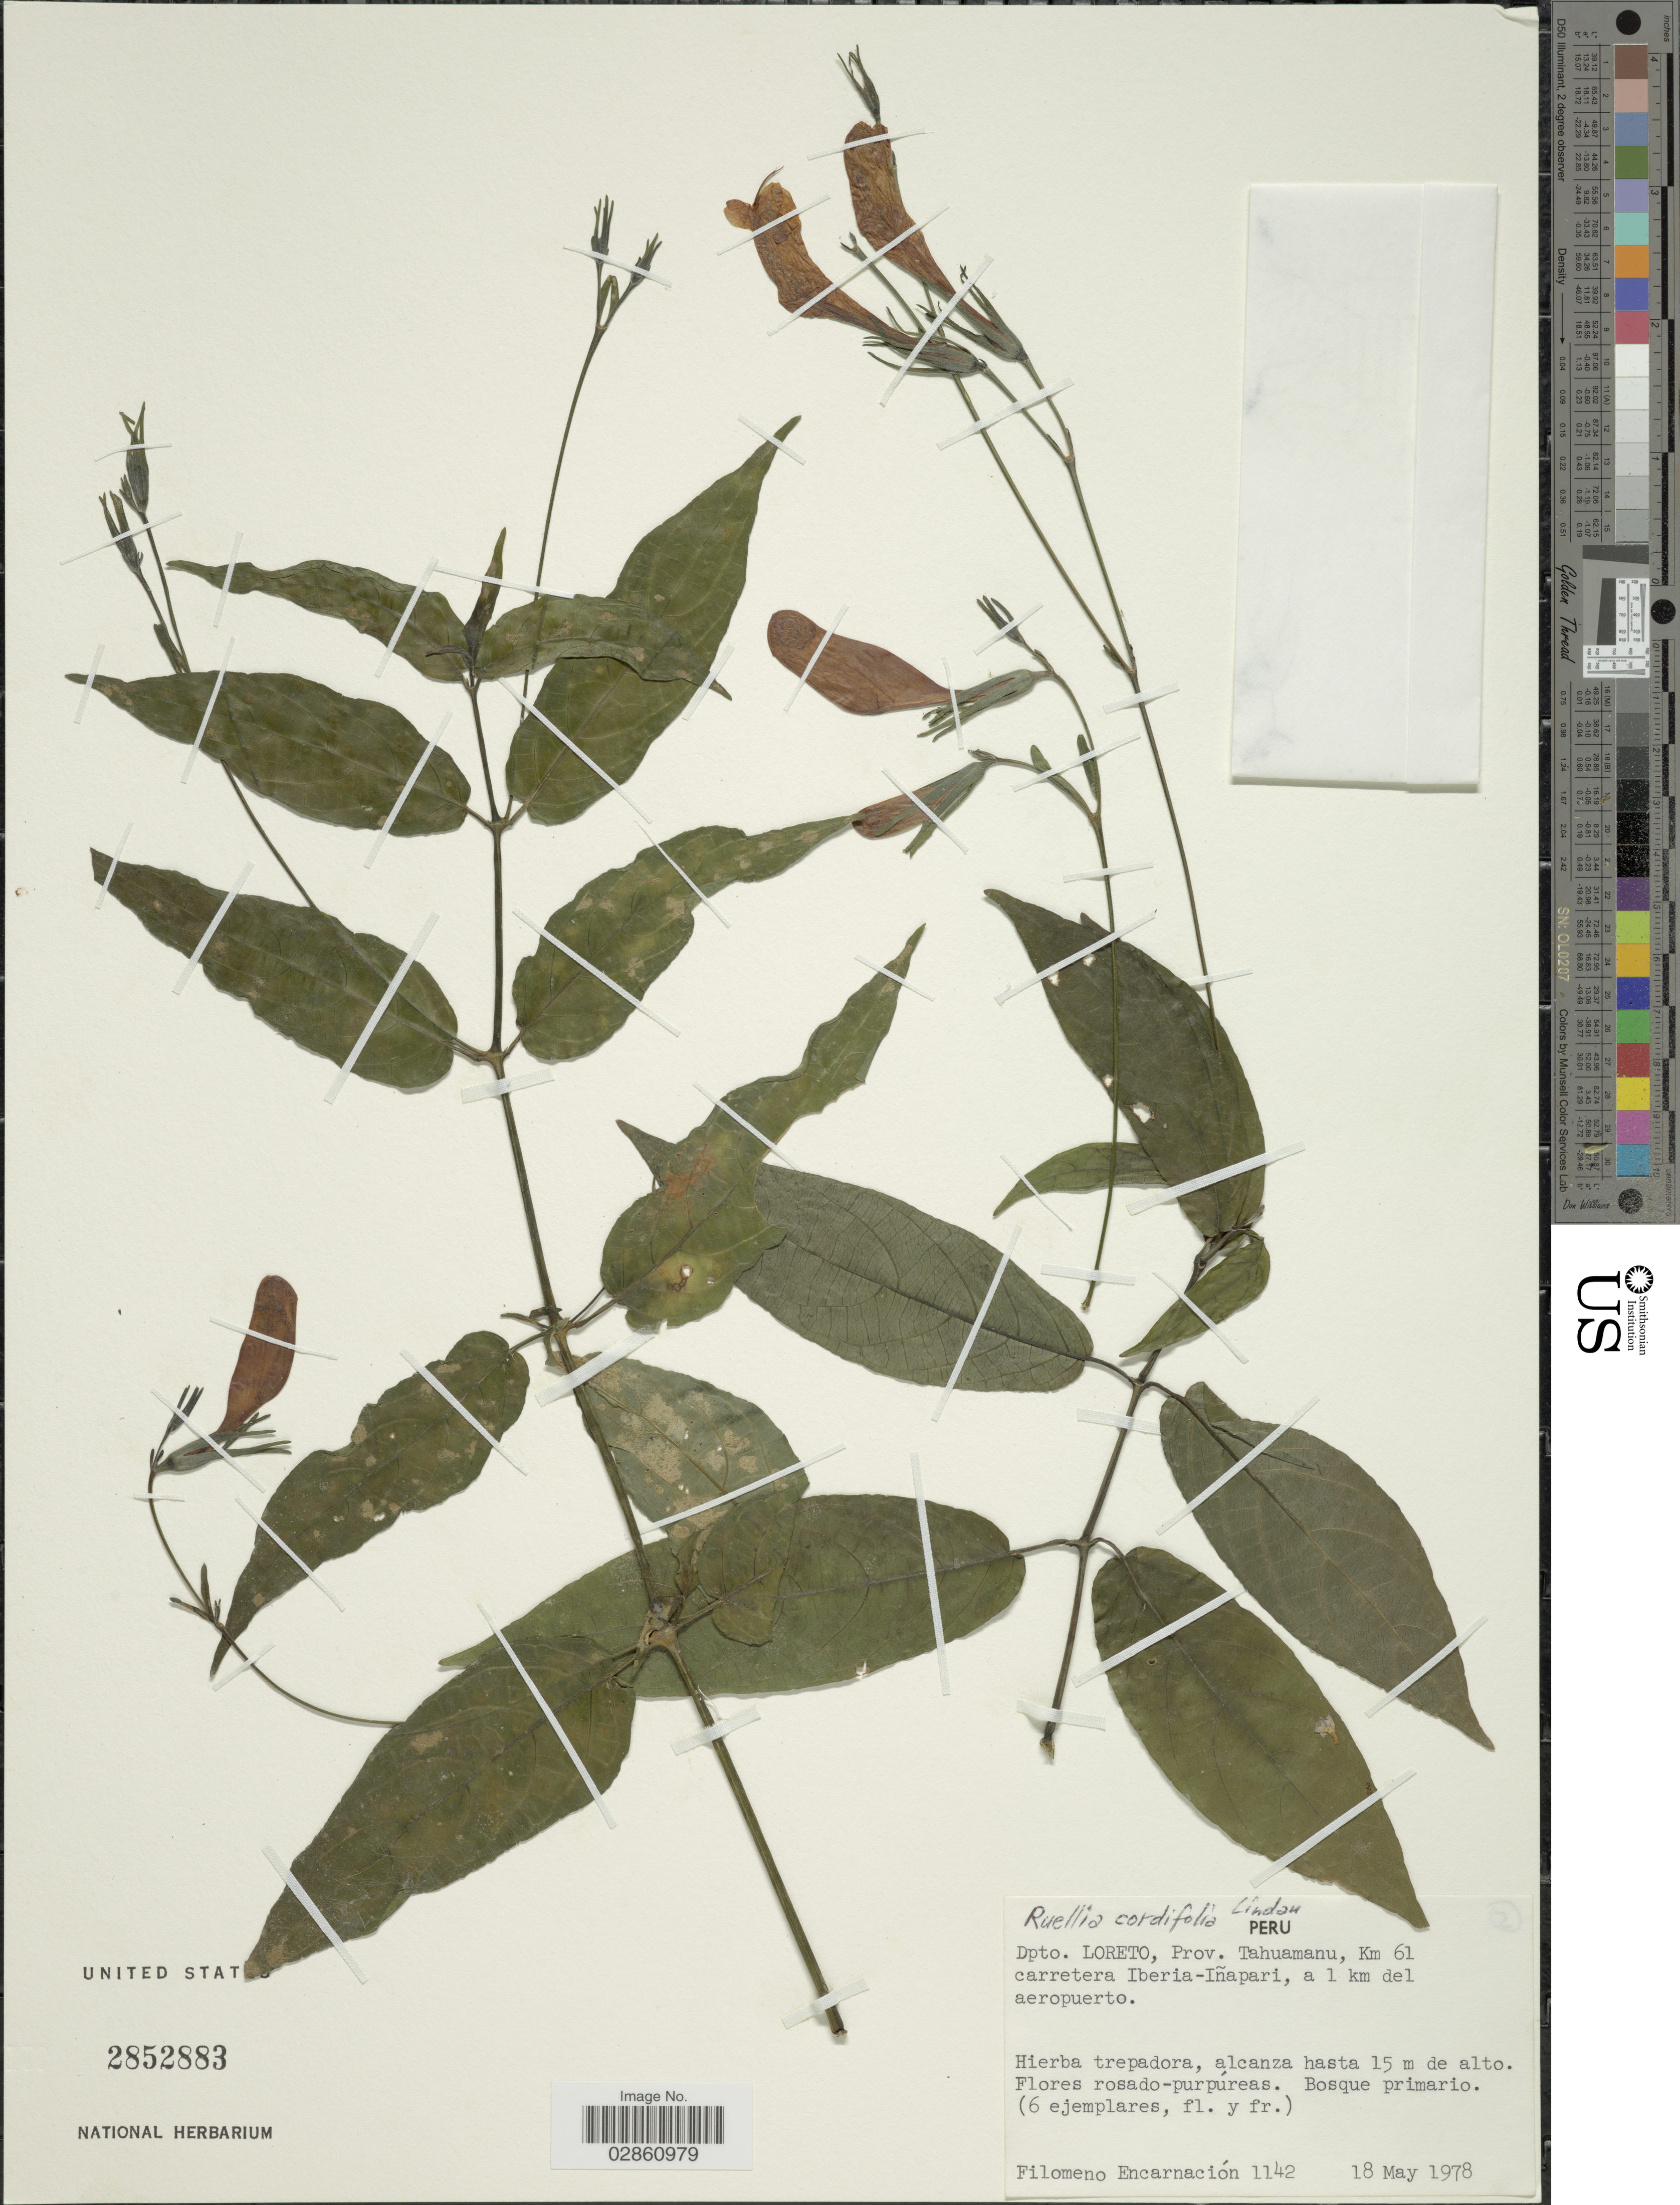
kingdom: Plantae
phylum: Tracheophyta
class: Magnoliopsida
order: Lamiales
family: Acanthaceae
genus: Ruellia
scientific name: Ruellia inflata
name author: Rich.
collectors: F. Encarnación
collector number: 1142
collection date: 1978-05-18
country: Peru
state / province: Loreto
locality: Dpto. Loreto, Prov. Tahuamanu, Km 61 carretera Iberia-Iñapari, a 1 km del aeropuerto.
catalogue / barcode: US 2852883